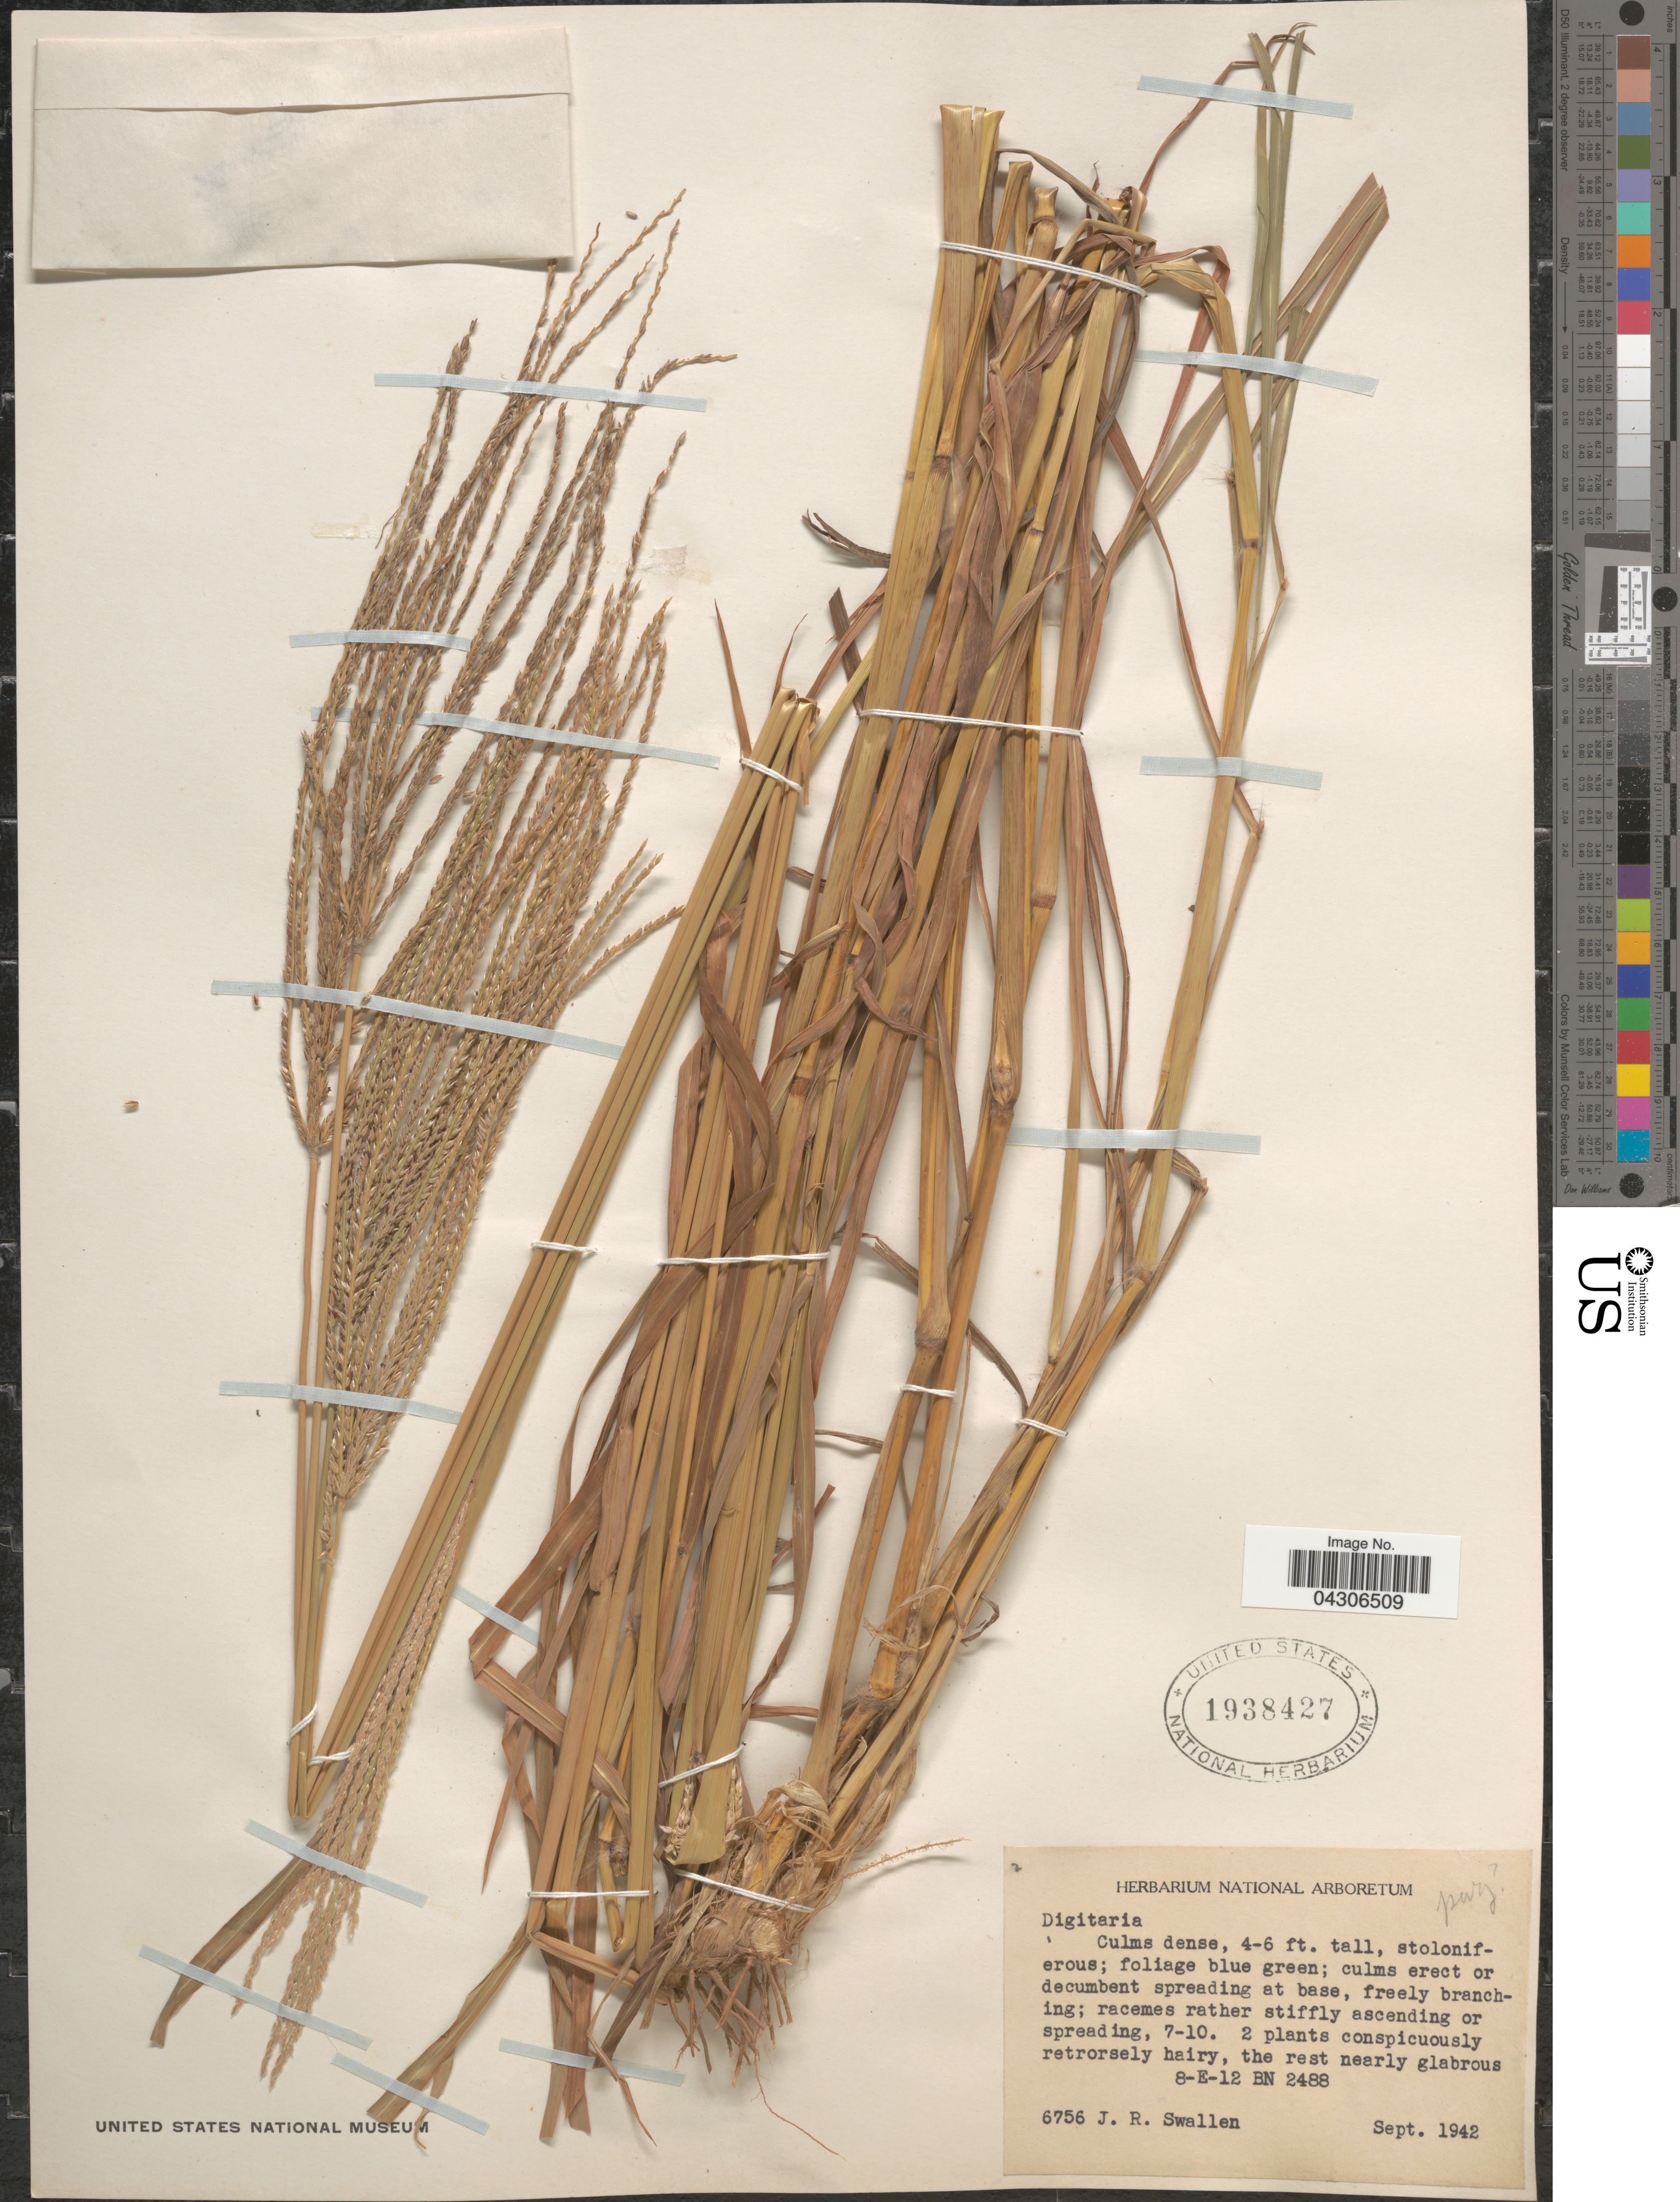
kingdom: Plantae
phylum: Tracheophyta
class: Liliopsida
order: Poales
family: Poaceae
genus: Digitaria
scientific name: Digitaria sp.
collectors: J. R. Swallen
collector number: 6756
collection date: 1942-09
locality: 8-E-12 BN 2488.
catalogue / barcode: US 1938427